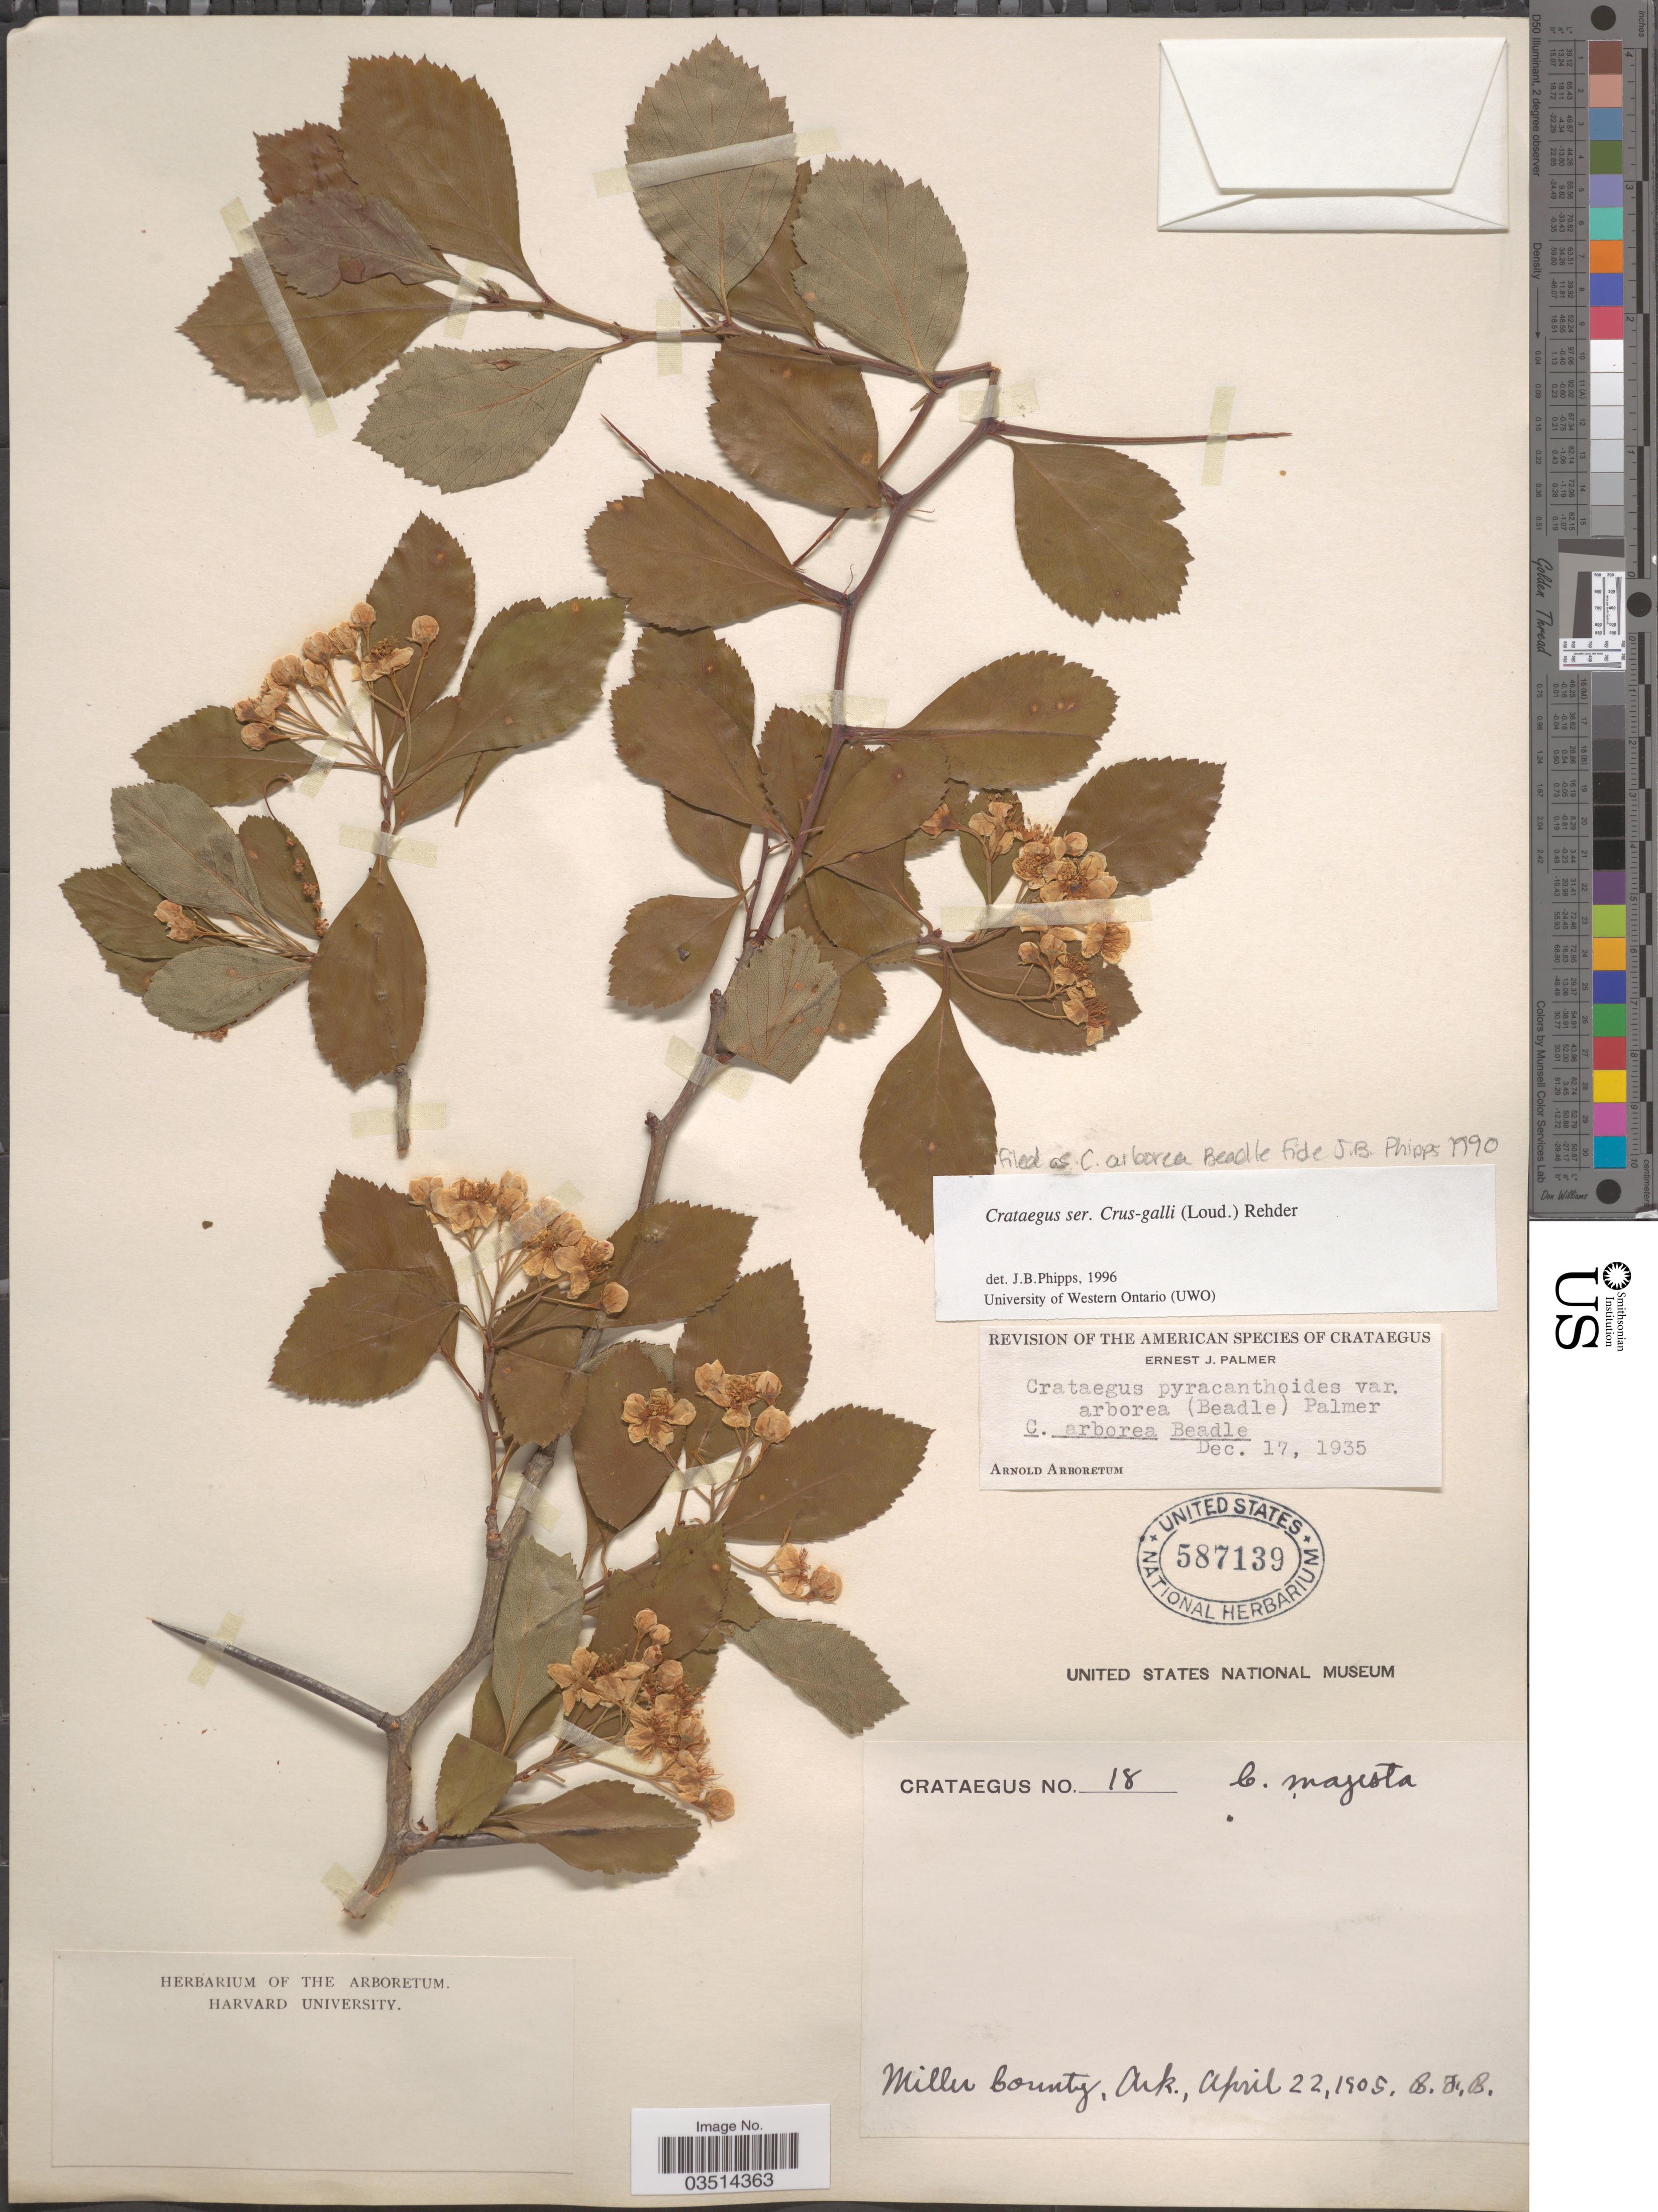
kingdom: Plantae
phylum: Tracheophyta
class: Magnoliopsida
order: Rosales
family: Rosaceae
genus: Crataegus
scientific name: Crataegus crus-galli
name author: L.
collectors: B. F. B.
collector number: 18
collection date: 1905-04-22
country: United States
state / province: Arkansas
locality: Miller County.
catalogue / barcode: US 587139